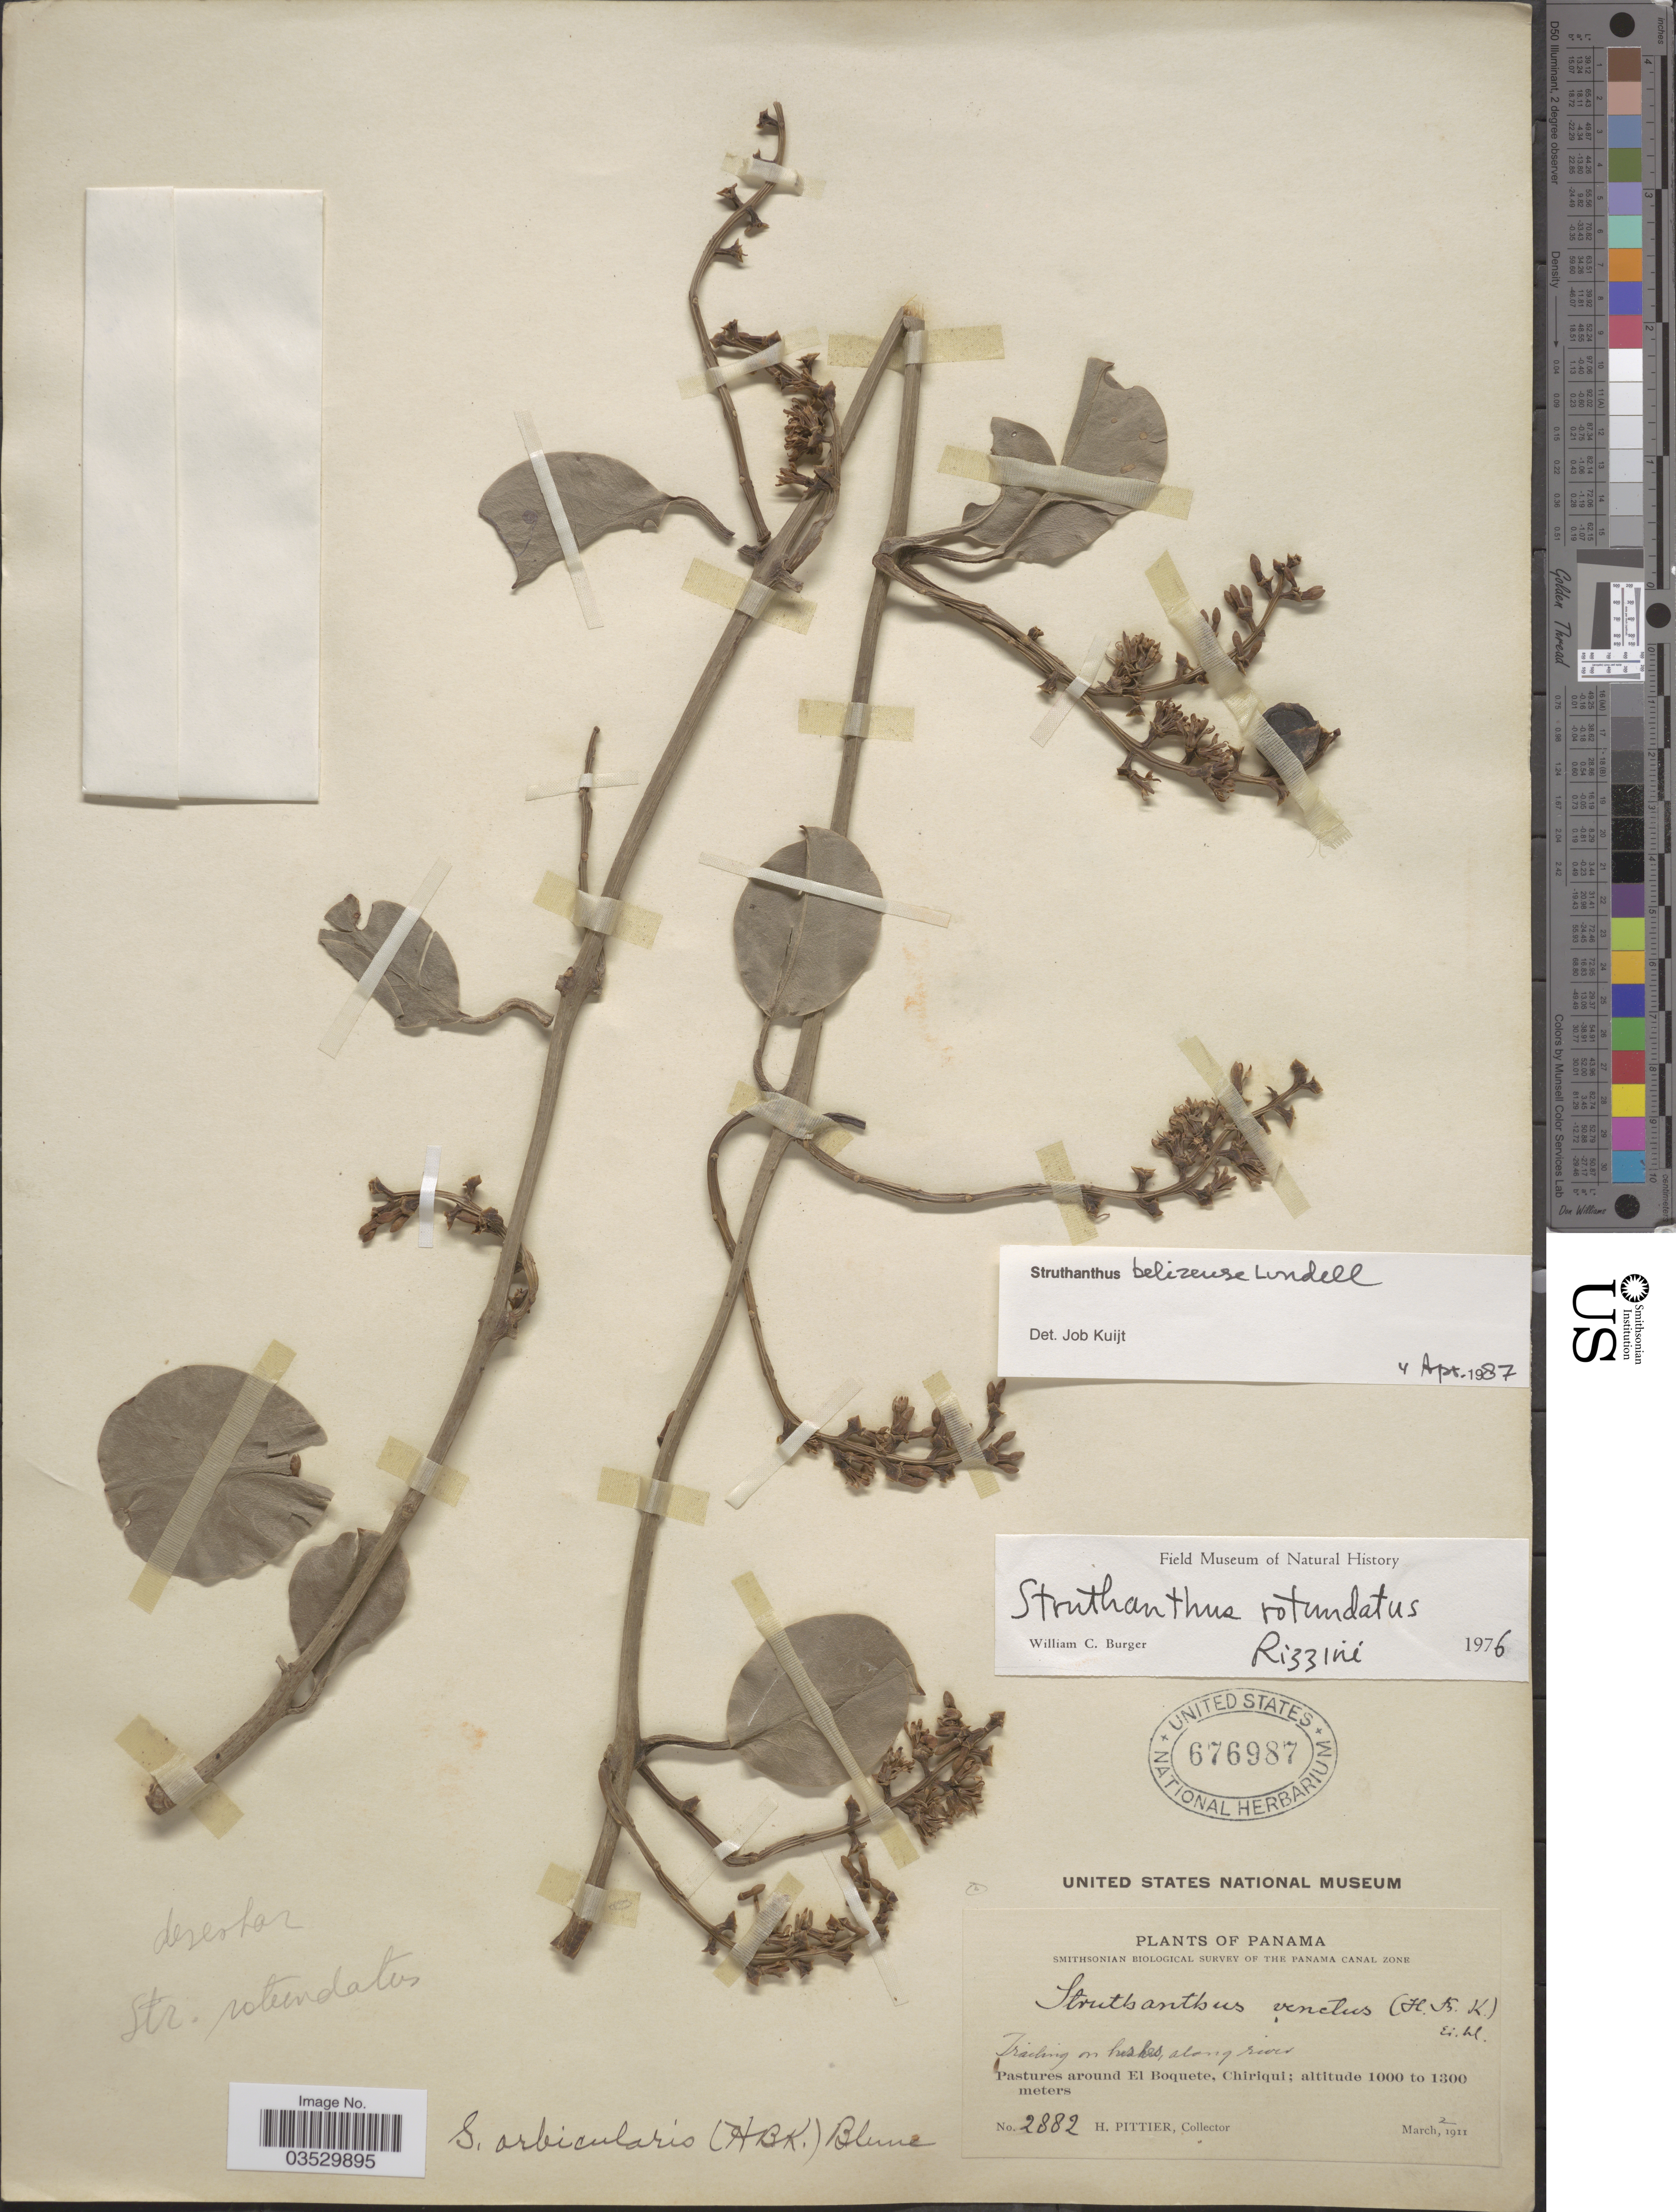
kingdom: Plantae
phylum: Tracheophyta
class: Magnoliopsida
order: Santalales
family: Loranthaceae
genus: Struthanthus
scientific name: Struthanthus belizensis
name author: Lundell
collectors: H. F. Pittier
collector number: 2882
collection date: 1911-03-02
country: Panama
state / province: Chiriqui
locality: Pastures around El Boquete.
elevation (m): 1000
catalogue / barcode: US 676987